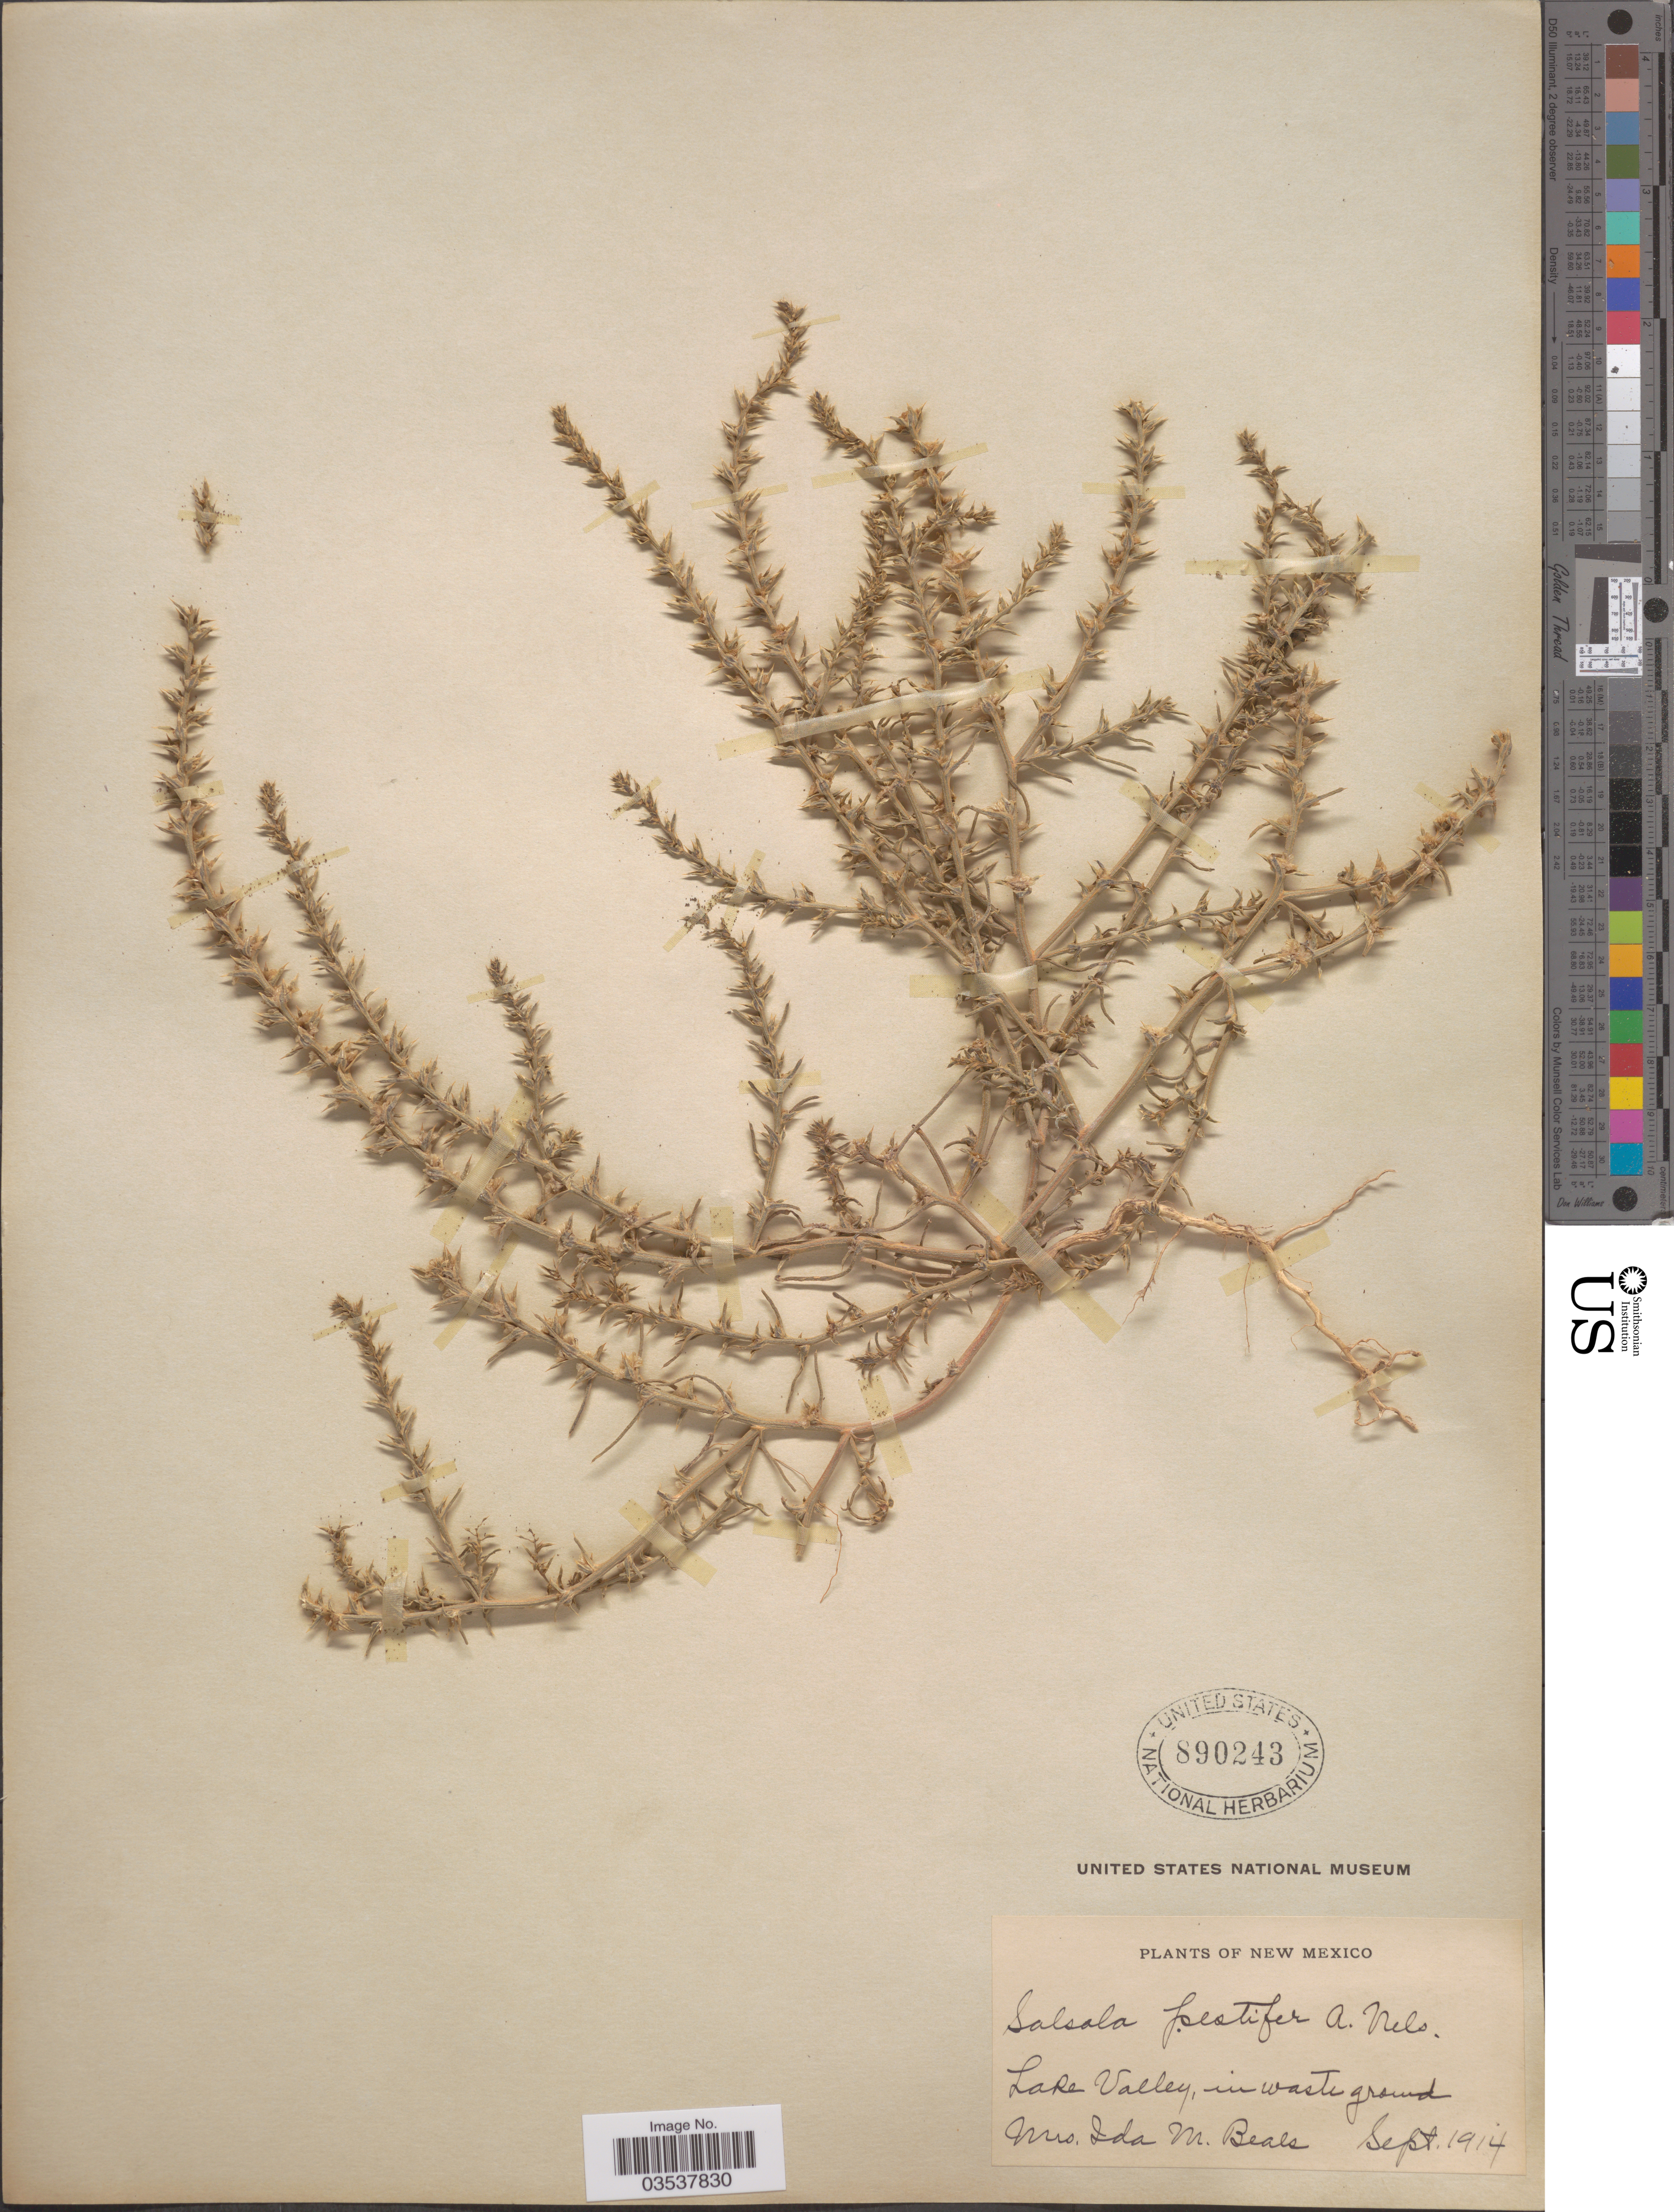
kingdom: Plantae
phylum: Tracheophyta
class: Magnoliopsida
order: Caryophyllales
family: Amaranthaceae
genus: Salsola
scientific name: Salsola pestifer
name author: A. Nelson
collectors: I. M. Beals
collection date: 1914-09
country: United States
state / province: New Mexico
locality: Lake Valley, in waste ground.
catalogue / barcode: US 890243